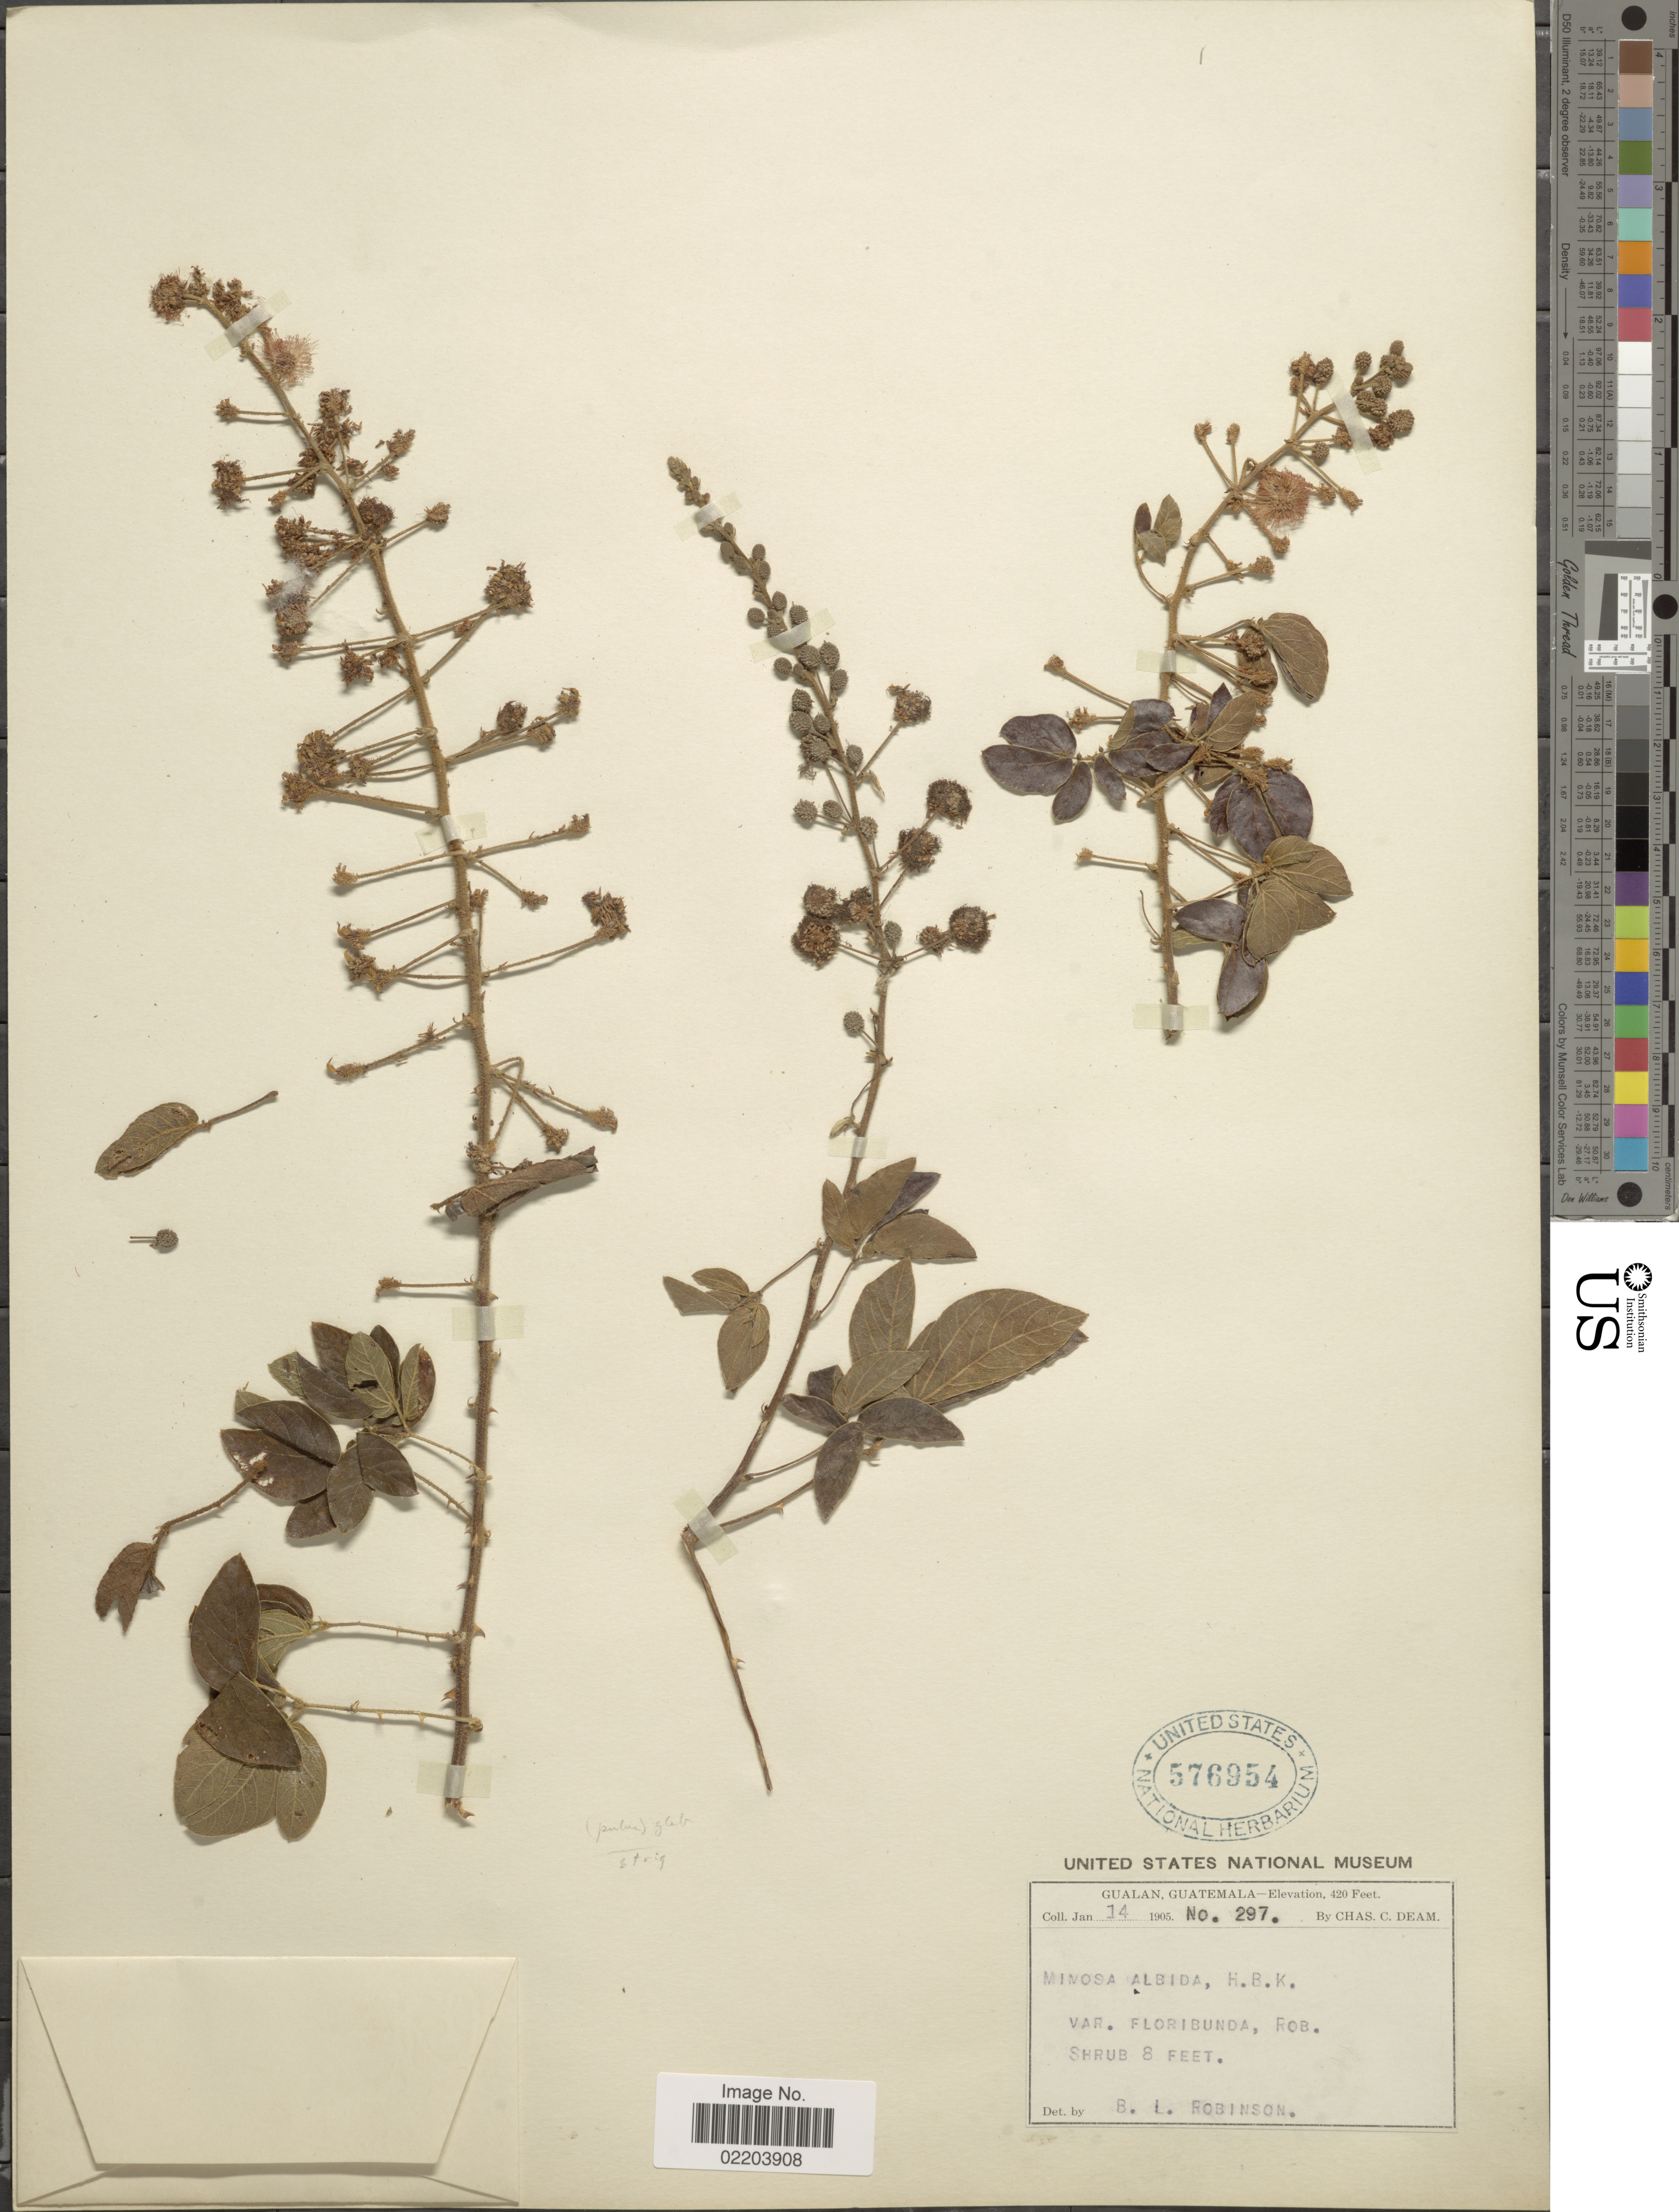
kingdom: Plantae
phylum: Tracheophyta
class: Magnoliopsida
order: Fabales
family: Fabaceae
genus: Mimosa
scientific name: Mimosa albida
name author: Humb. & Bonpl. ex Willd.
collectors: C. C. Deam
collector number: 297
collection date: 1905-01-14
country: Guatemala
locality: Gualan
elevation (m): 128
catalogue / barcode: US 576954